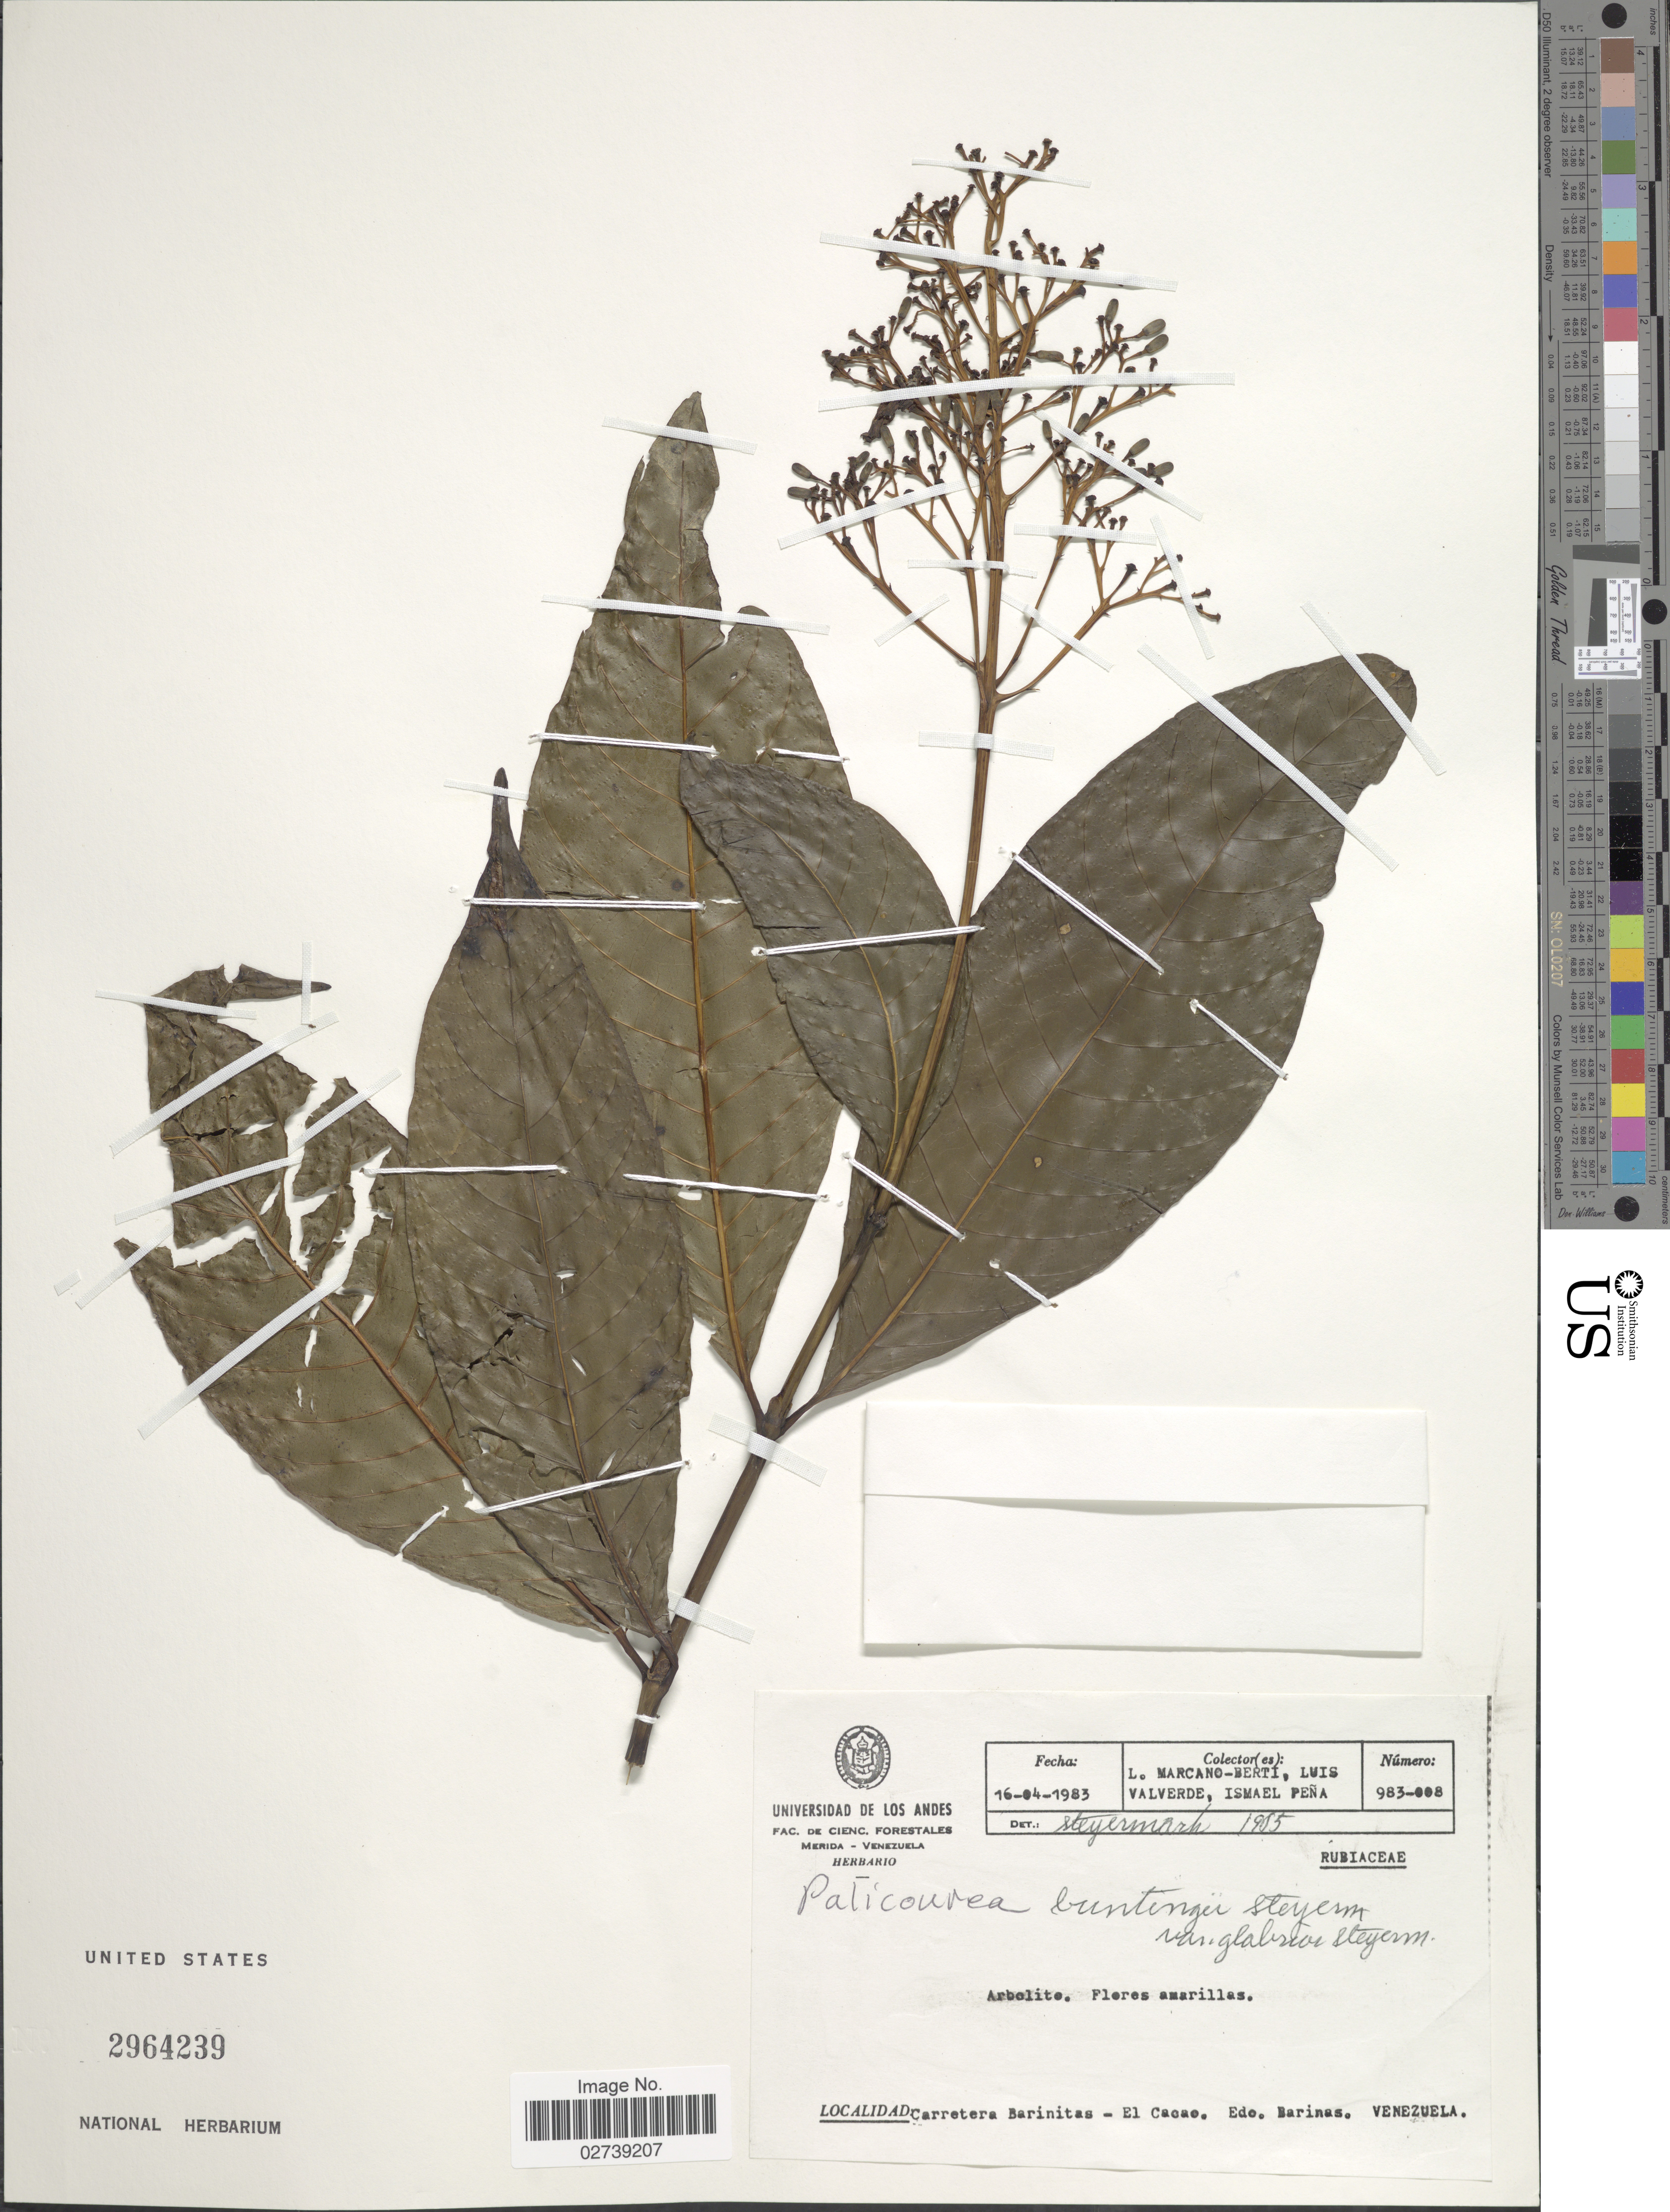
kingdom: Plantae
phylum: Tracheophyta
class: Magnoliopsida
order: Gentianales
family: Rubiaceae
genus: Palicourea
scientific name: Palicourea buntingii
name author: Steyerm.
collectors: L. Marcano-Berti, L. Valverde & I. Pena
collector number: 983-008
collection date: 1983-04-16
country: Venezuela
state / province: Barinas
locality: Carretera Barinitas - El Cacao.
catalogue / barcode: US 2964239